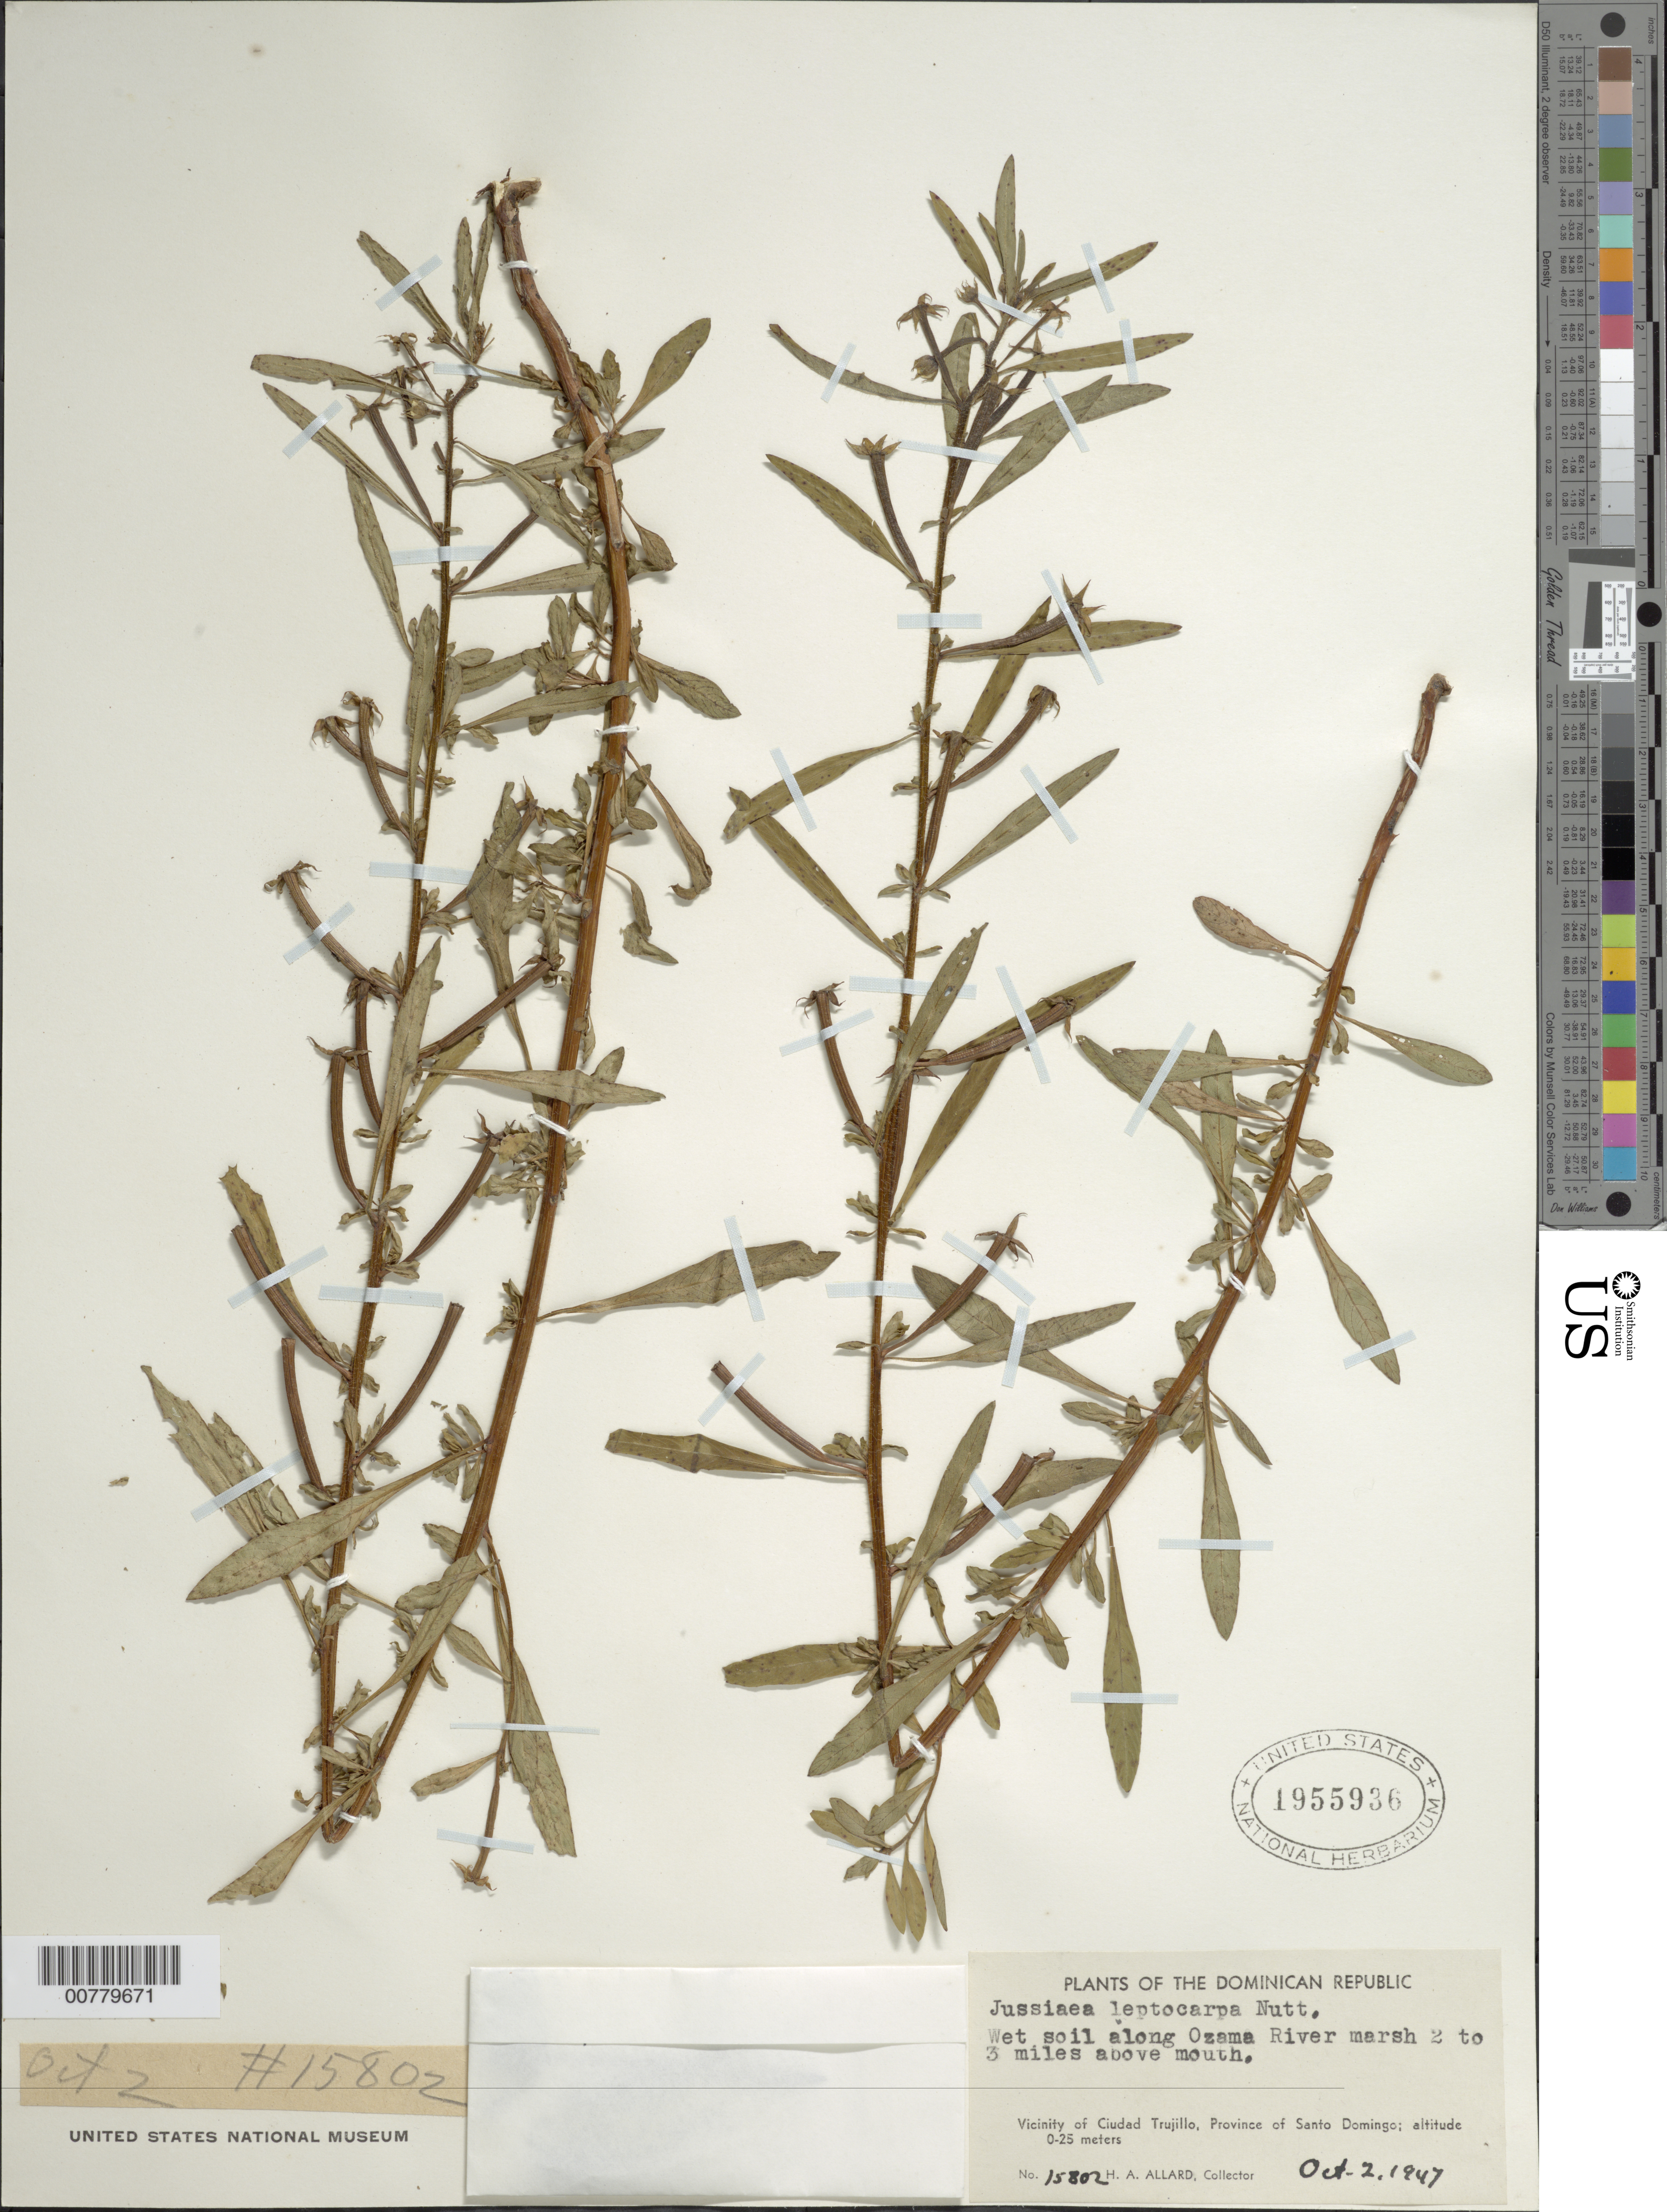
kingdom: Plantae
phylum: Tracheophyta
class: Magnoliopsida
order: Myrtales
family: Onagraceae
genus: Ludwigia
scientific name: Ludwigia leptocarpa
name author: (Nutt.) H. Hara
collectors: H. A. Allard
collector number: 15802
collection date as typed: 02 Oct 1947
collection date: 1947-10-02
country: Dominican Republic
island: Hispaniola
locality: Province of Santo Domingo, vicinity of Ciudad Trujillo, along Ozama River marsh 2 to 3 miles above mouth.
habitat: Wet soil.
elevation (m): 0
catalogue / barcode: US 1955936